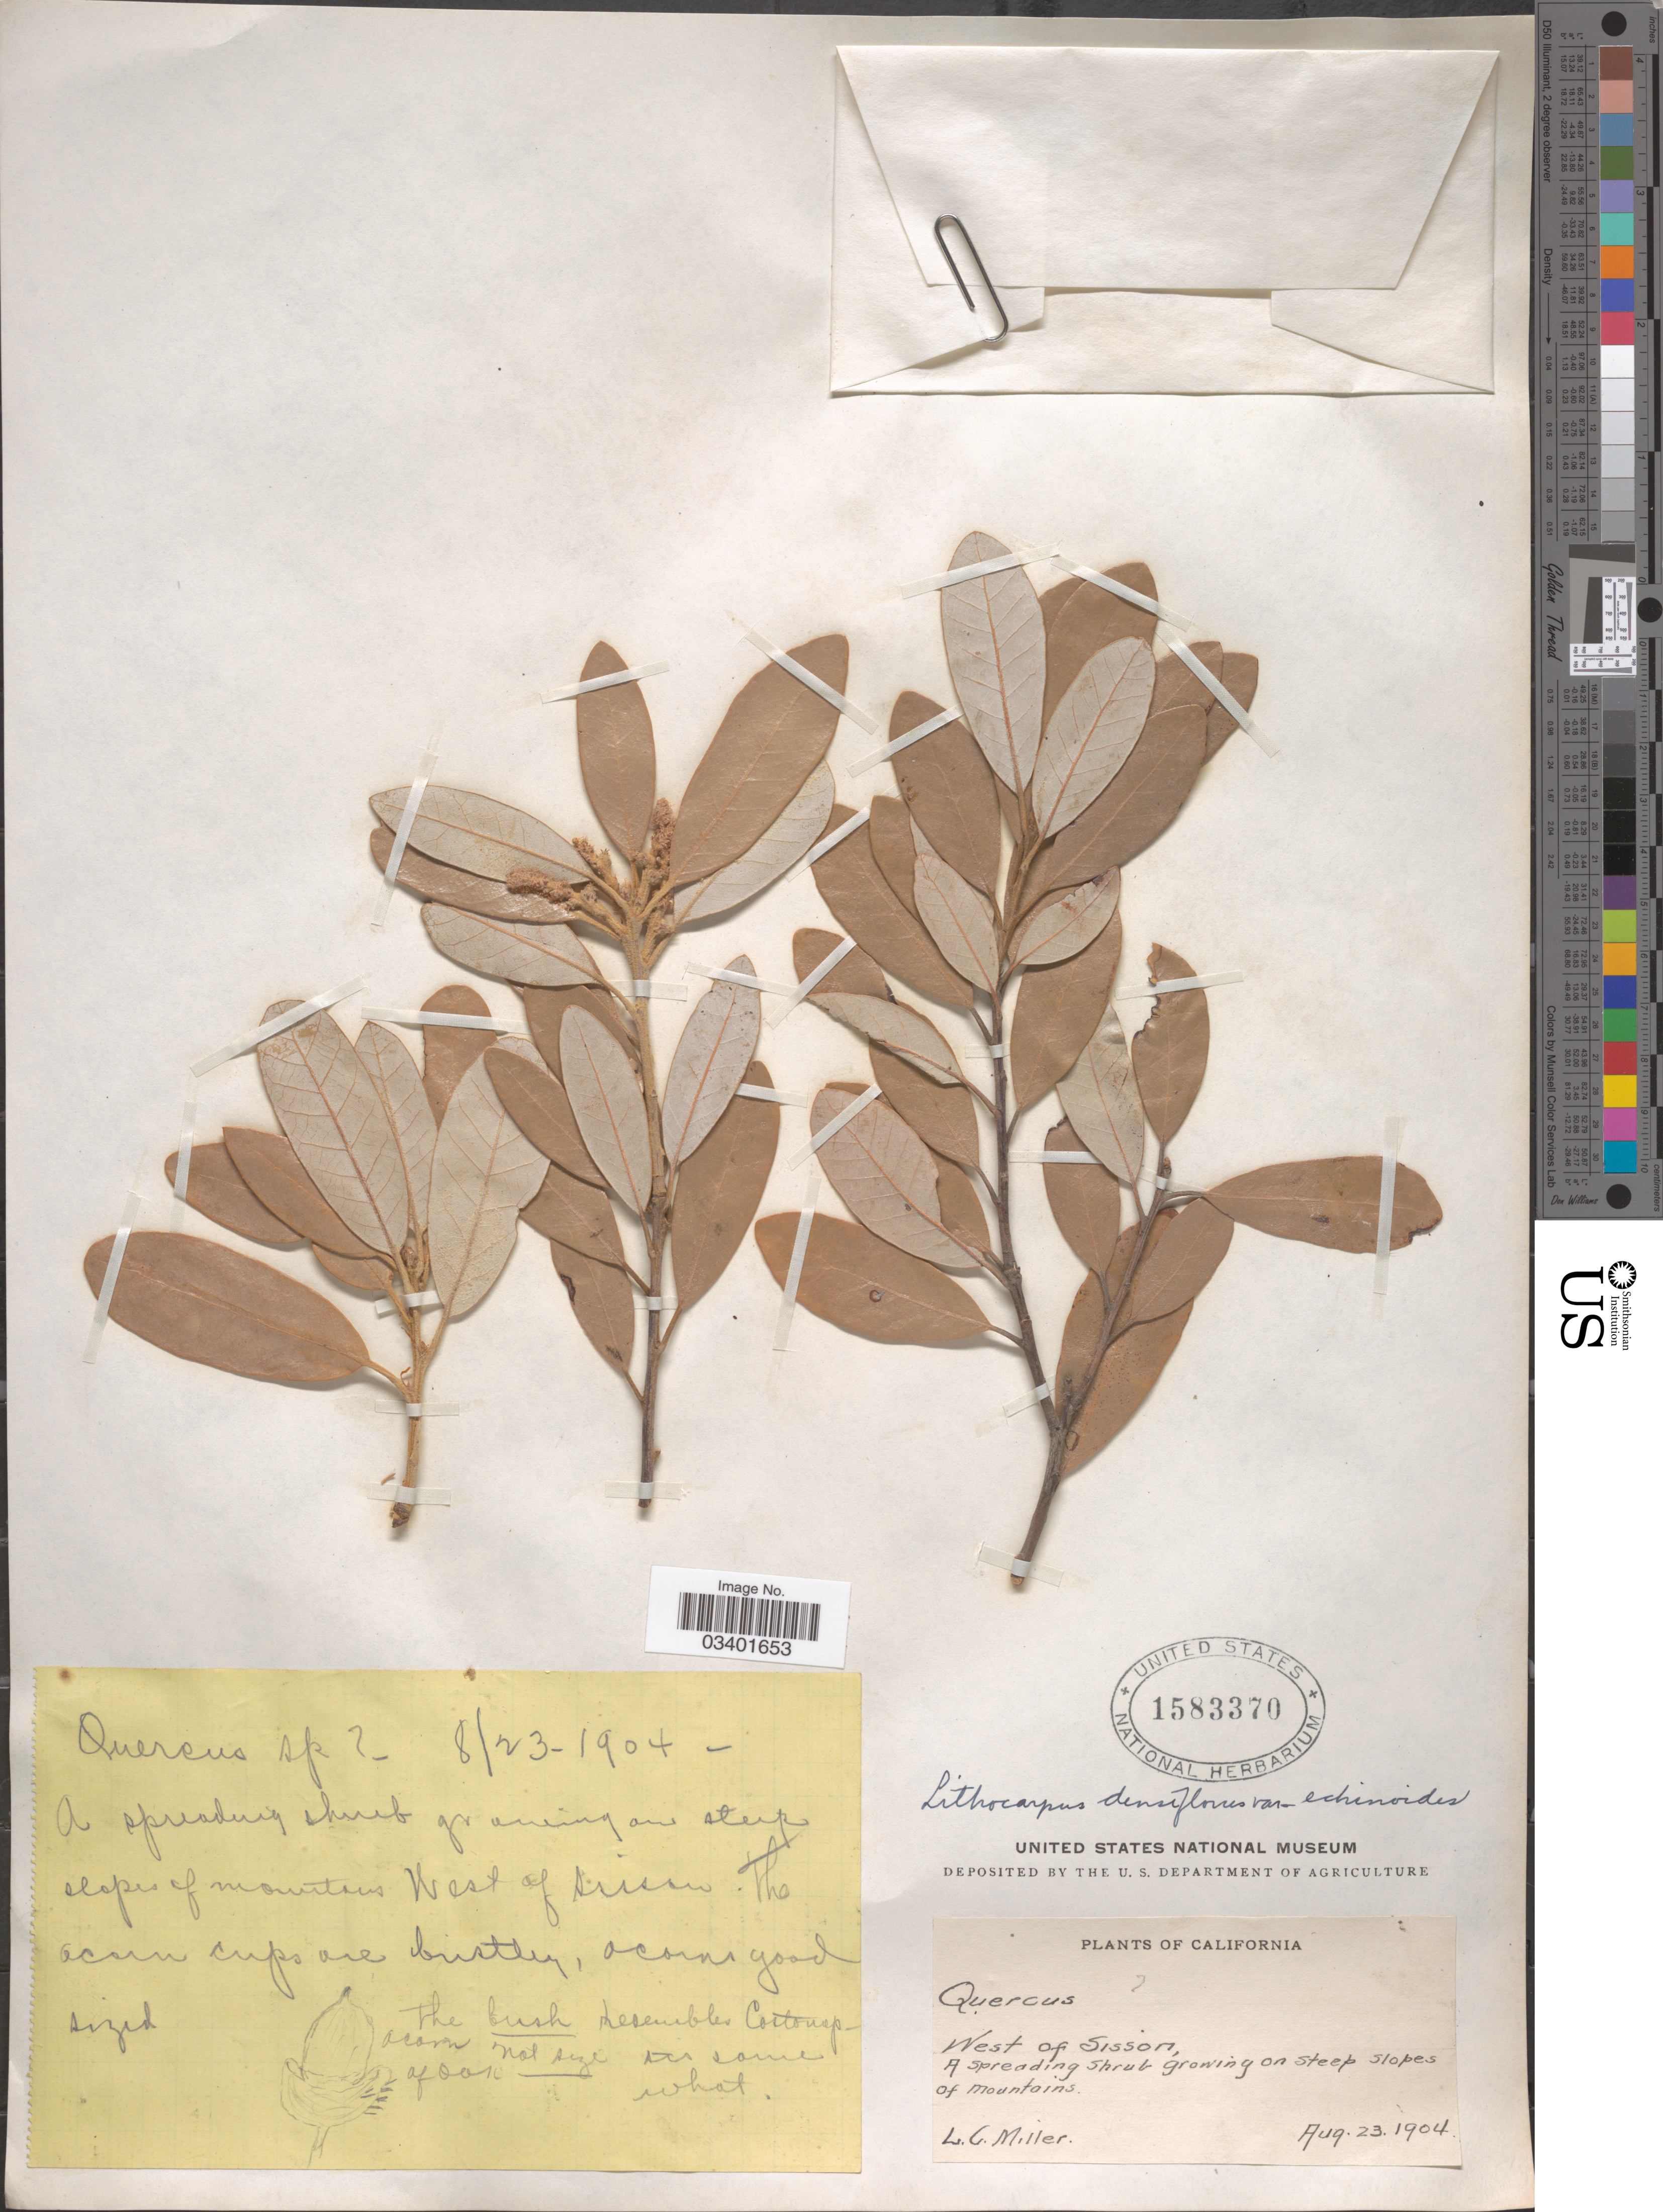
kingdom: Plantae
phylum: Tracheophyta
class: Magnoliopsida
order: Fagales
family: Fagaceae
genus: Notholithocarpus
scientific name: Notholithocarpus densiflorus var. densiflorus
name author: (Hook. & Arn.) P. S. Manos et al.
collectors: L. Miller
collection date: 1904-08-23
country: United States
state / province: California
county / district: Siskiyou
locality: West of Sisson. Steep slopes of mountains West of Sisson.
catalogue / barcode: US 1583370